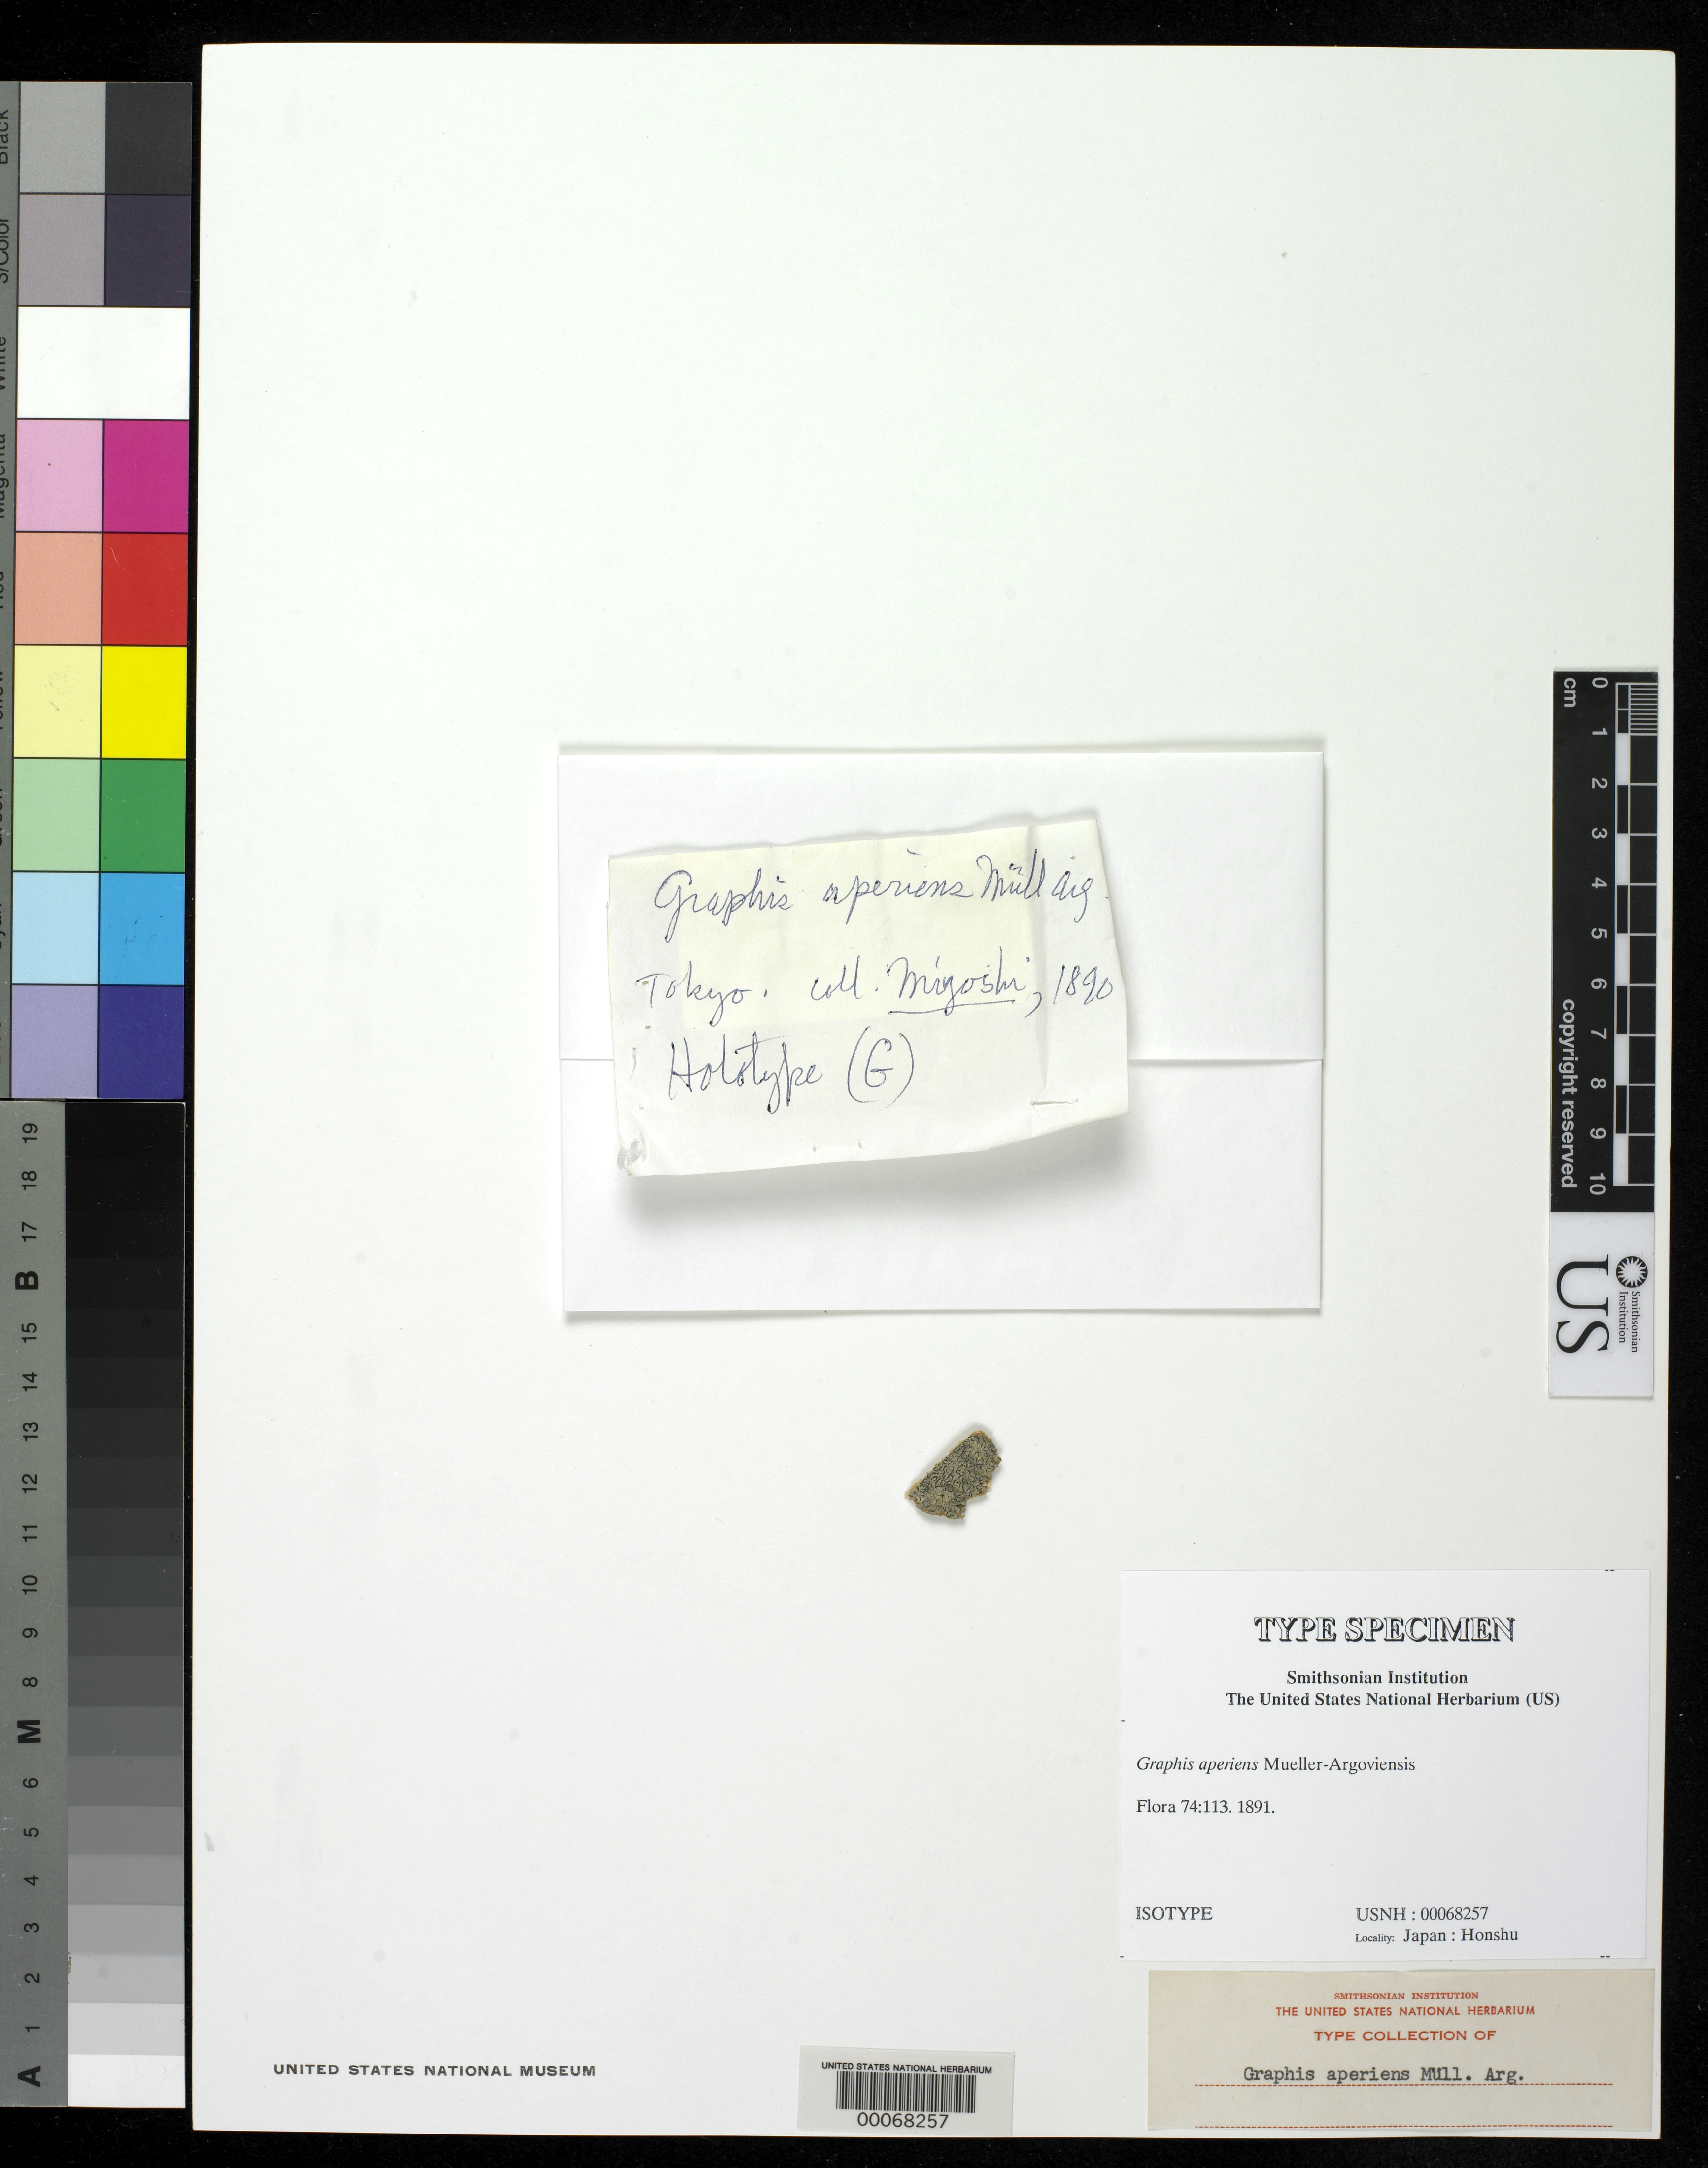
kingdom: Fungi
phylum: Ascomycota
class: Lecanoromycetes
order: Ostropales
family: Graphidaceae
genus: Graphis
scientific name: Graphis aperiens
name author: Müll. Arg.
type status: Isotype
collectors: M. Miyoshi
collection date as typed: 1890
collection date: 1890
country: Japan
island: Honshu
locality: Tokyo.